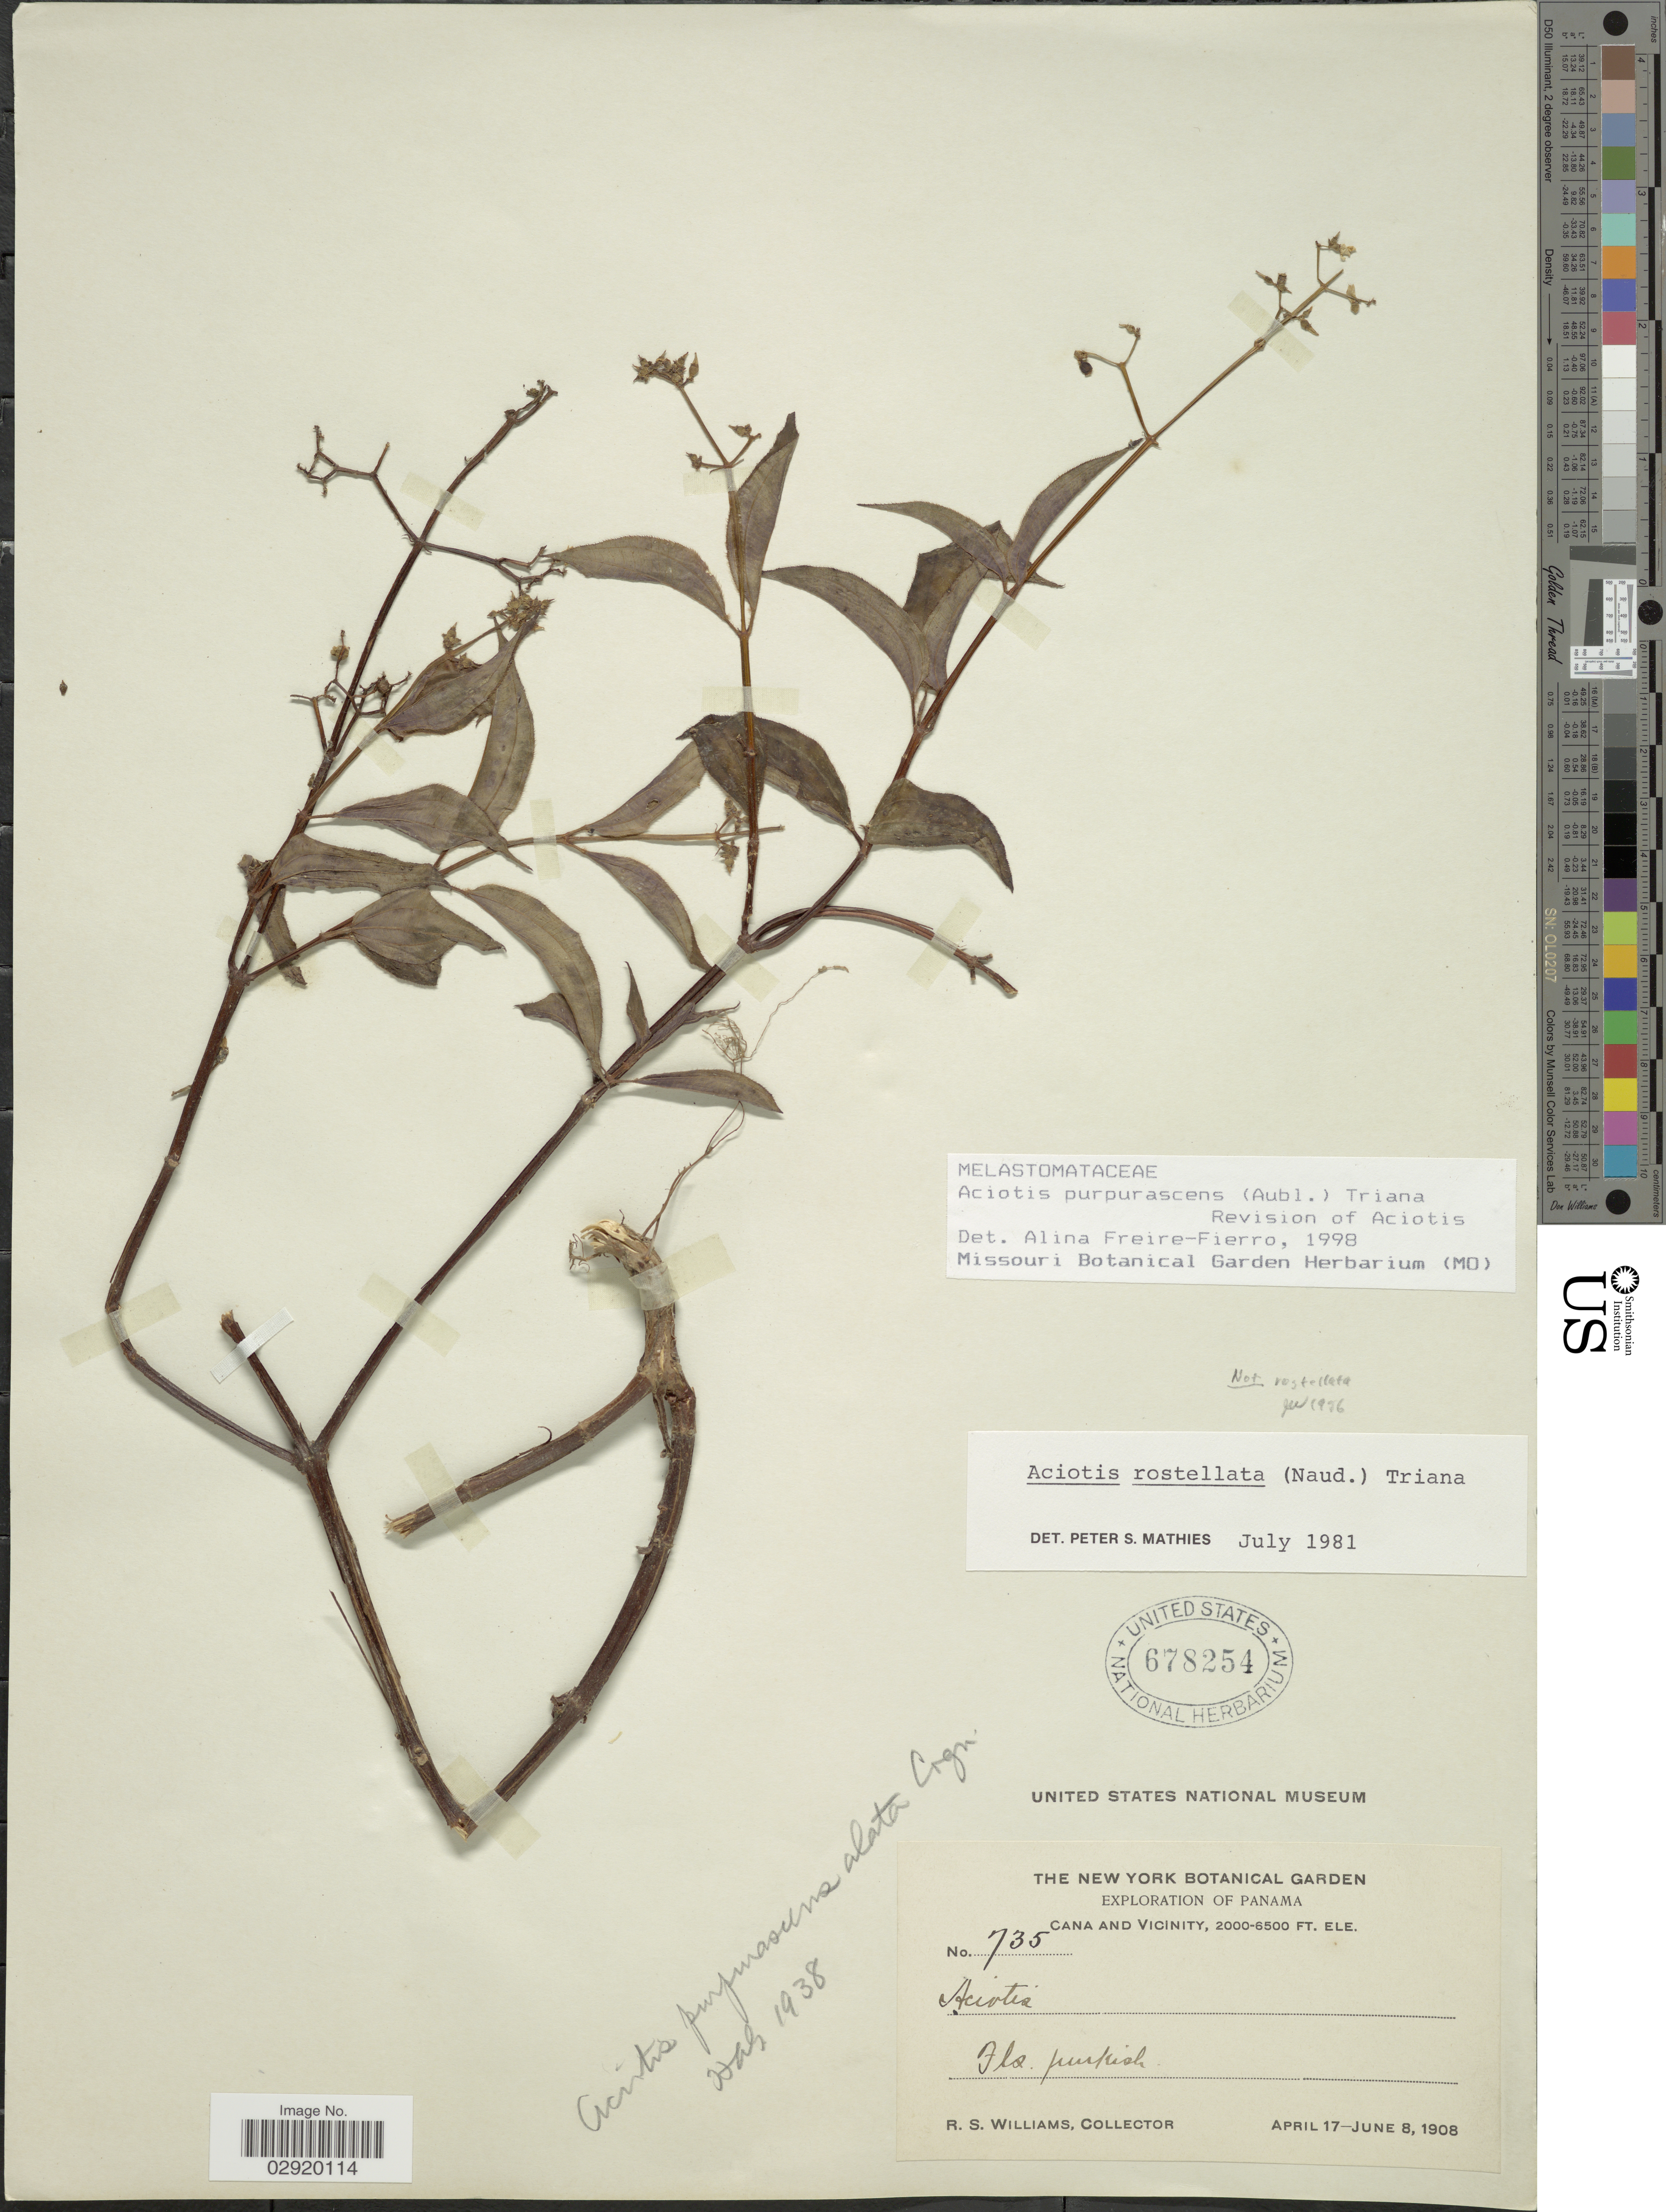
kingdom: Plantae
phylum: Tracheophyta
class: Magnoliopsida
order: Myrtales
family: Melastomataceae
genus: Aciotis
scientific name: Aciotis purpurascens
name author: (Aubl.) Triana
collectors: R. S. Williams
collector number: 735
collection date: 1908-04-17/1908-06-08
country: Panama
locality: Cana and Vicinity.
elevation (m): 610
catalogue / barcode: US 678254